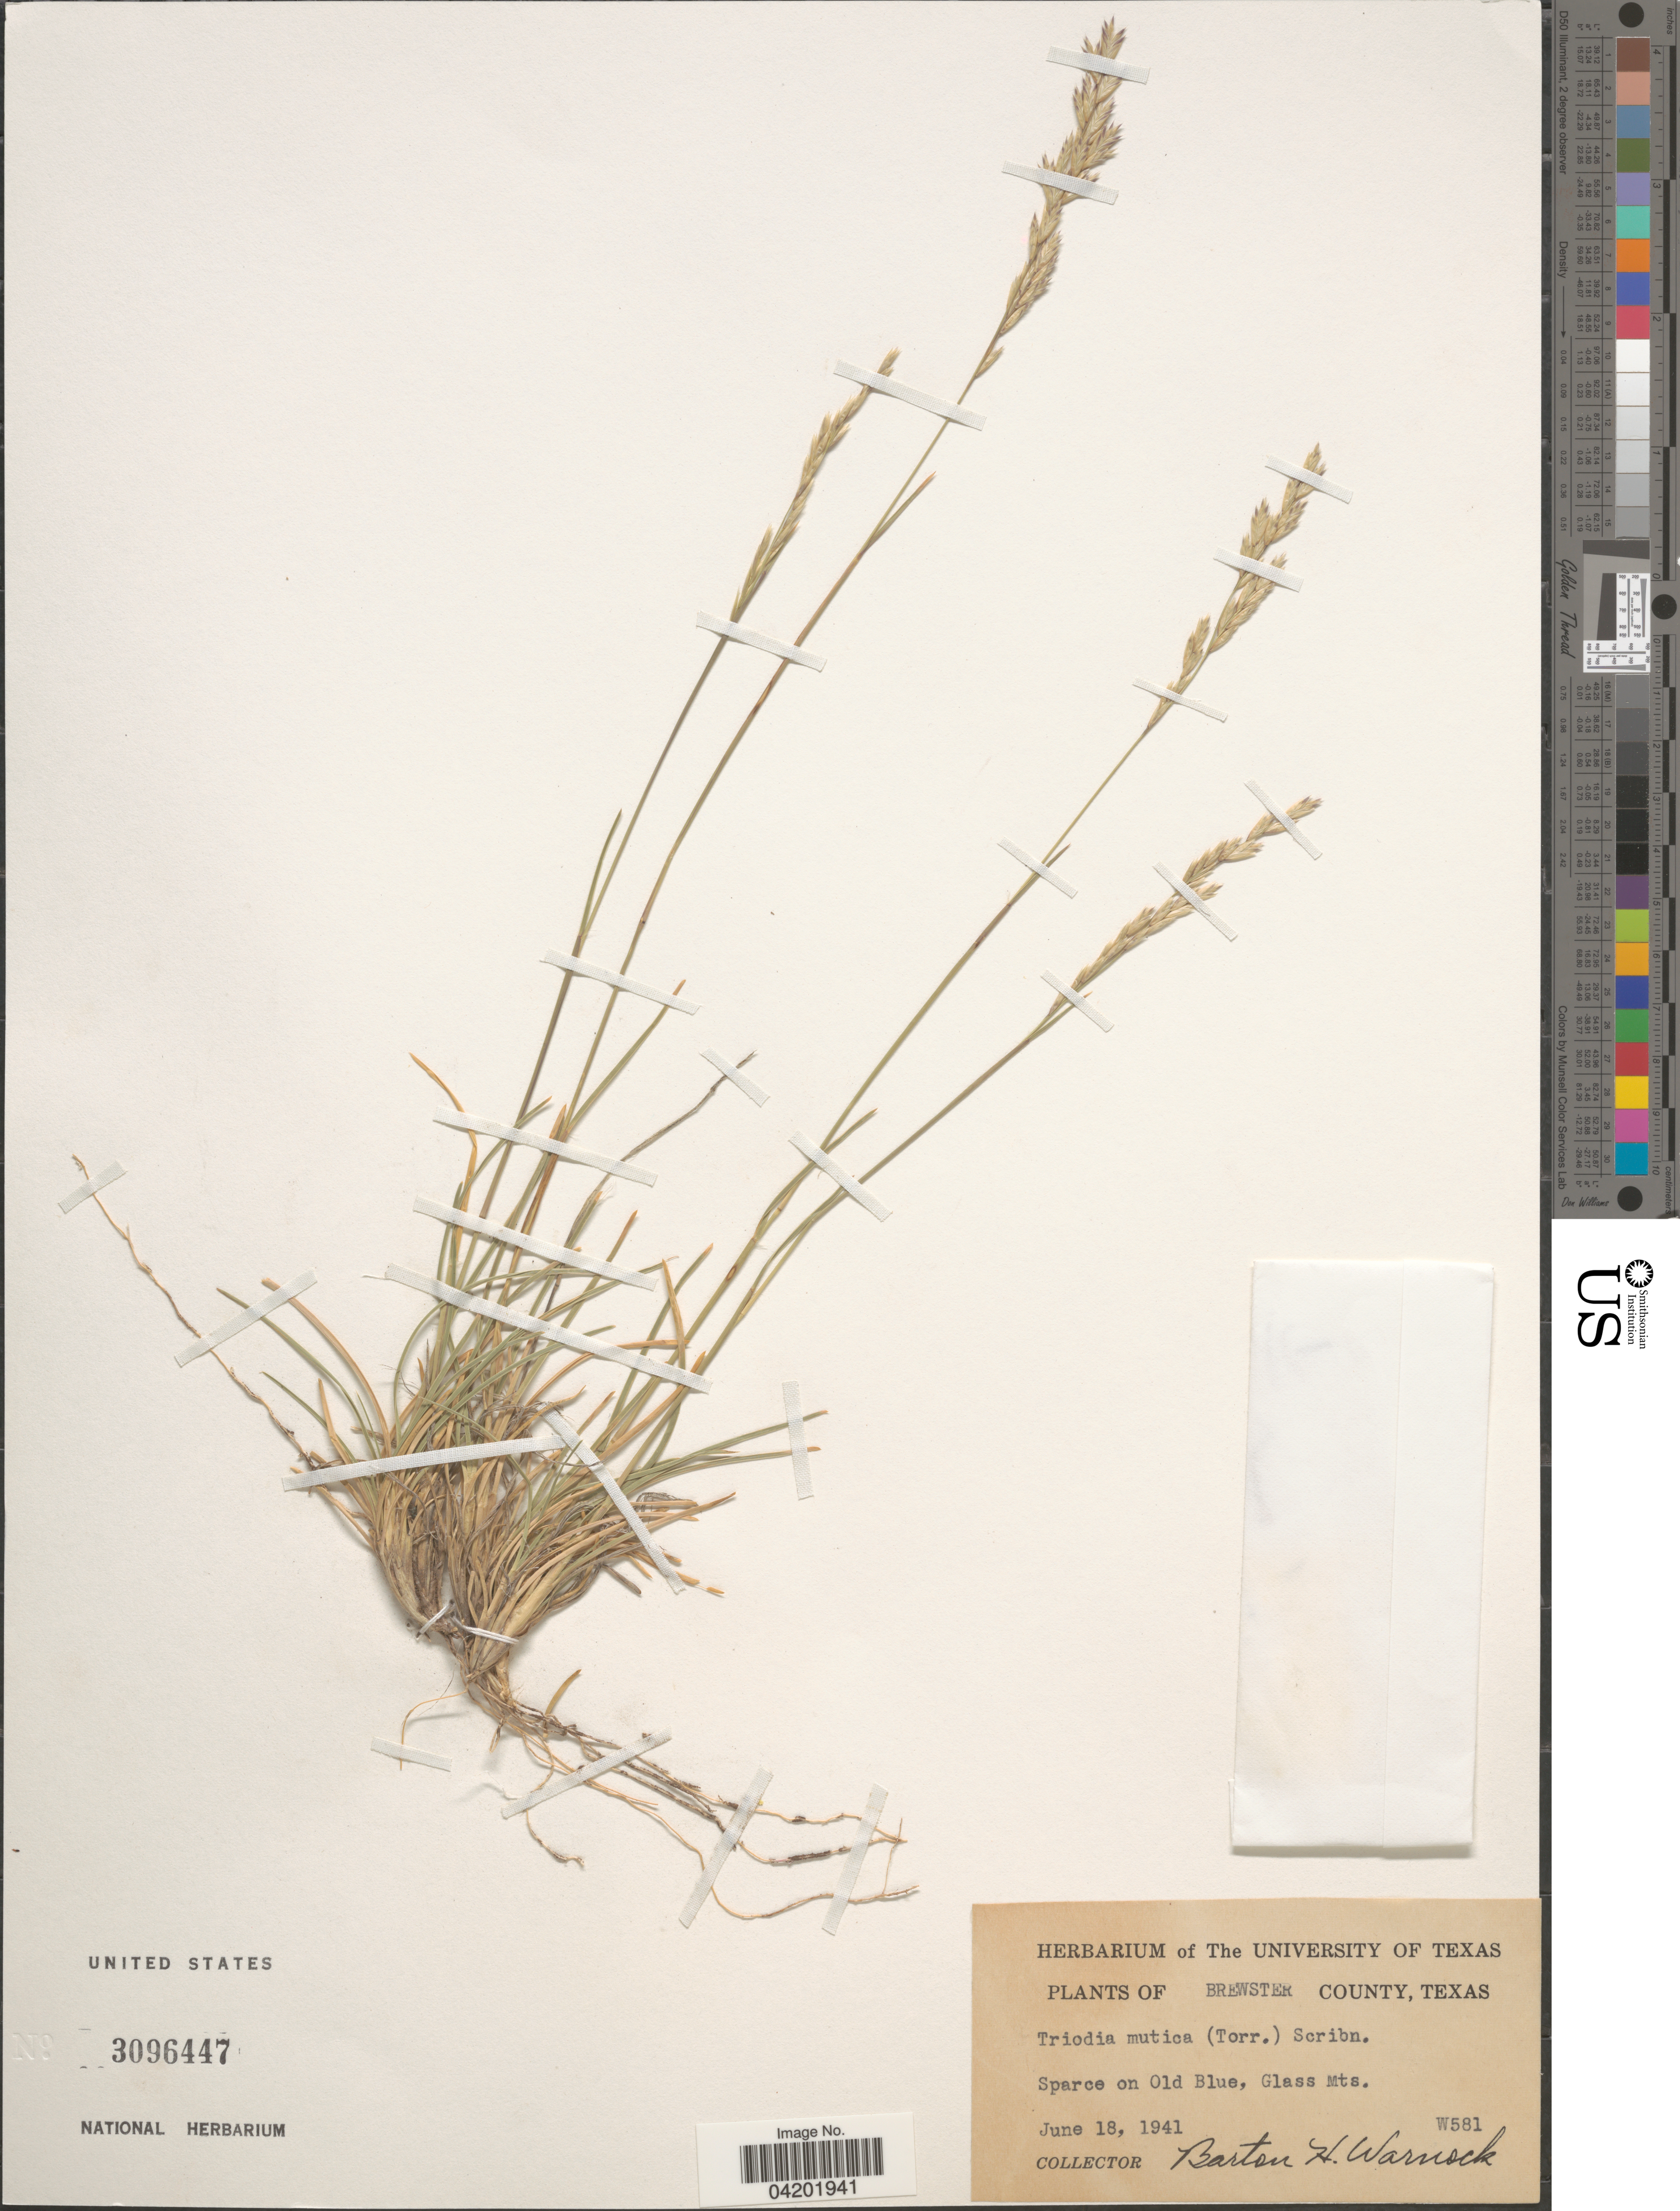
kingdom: Plantae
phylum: Tracheophyta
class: Liliopsida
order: Poales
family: Poaceae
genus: Tridentopsis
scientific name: Tridentopsis mutica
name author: (Torr.) P.M. Peterson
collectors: B. H. Warnock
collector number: W581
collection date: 1941-06-18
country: United States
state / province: Texas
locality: Brewster County. Sparce on Old Blue, Glass Mts.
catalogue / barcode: US 3096447